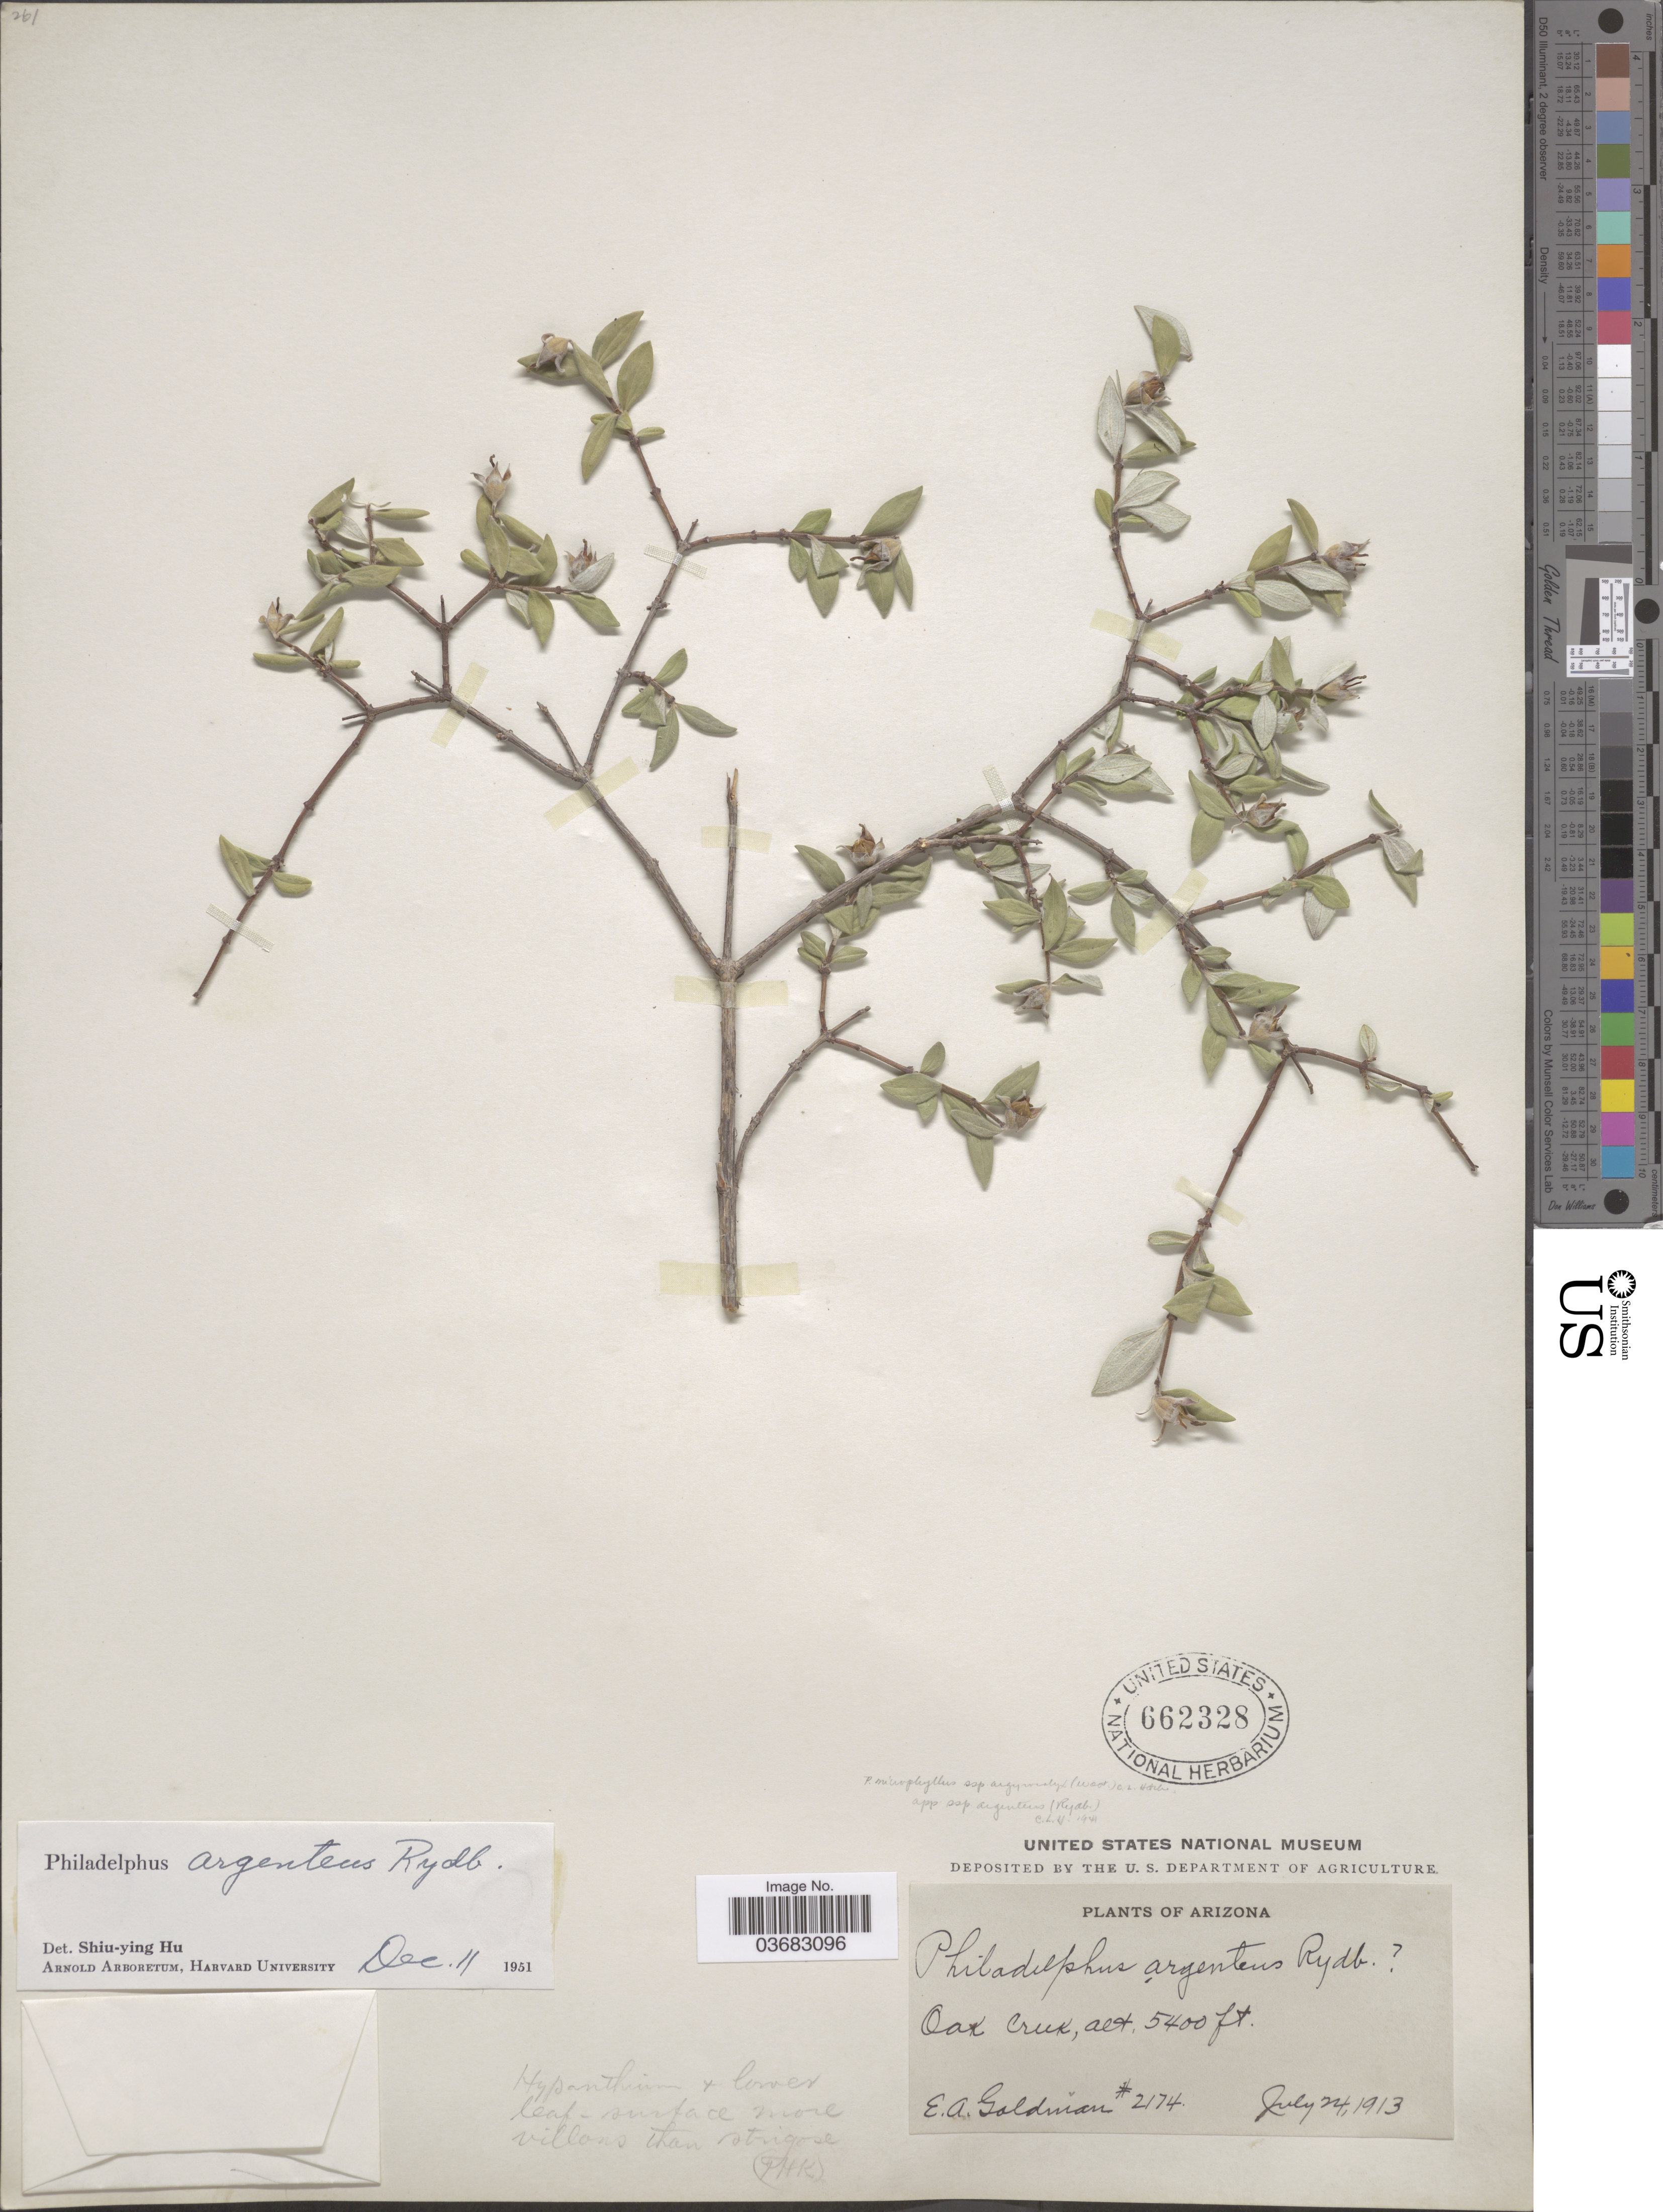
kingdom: Plantae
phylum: Tracheophyta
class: Magnoliopsida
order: Cornales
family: Hydrangeaceae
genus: Philadelphus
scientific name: Philadelphus argenteus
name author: Rydb.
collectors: E. A. Goldman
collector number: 2174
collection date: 1913-07-24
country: United States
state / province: Arizona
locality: Oax Creek.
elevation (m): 1646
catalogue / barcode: US 662328